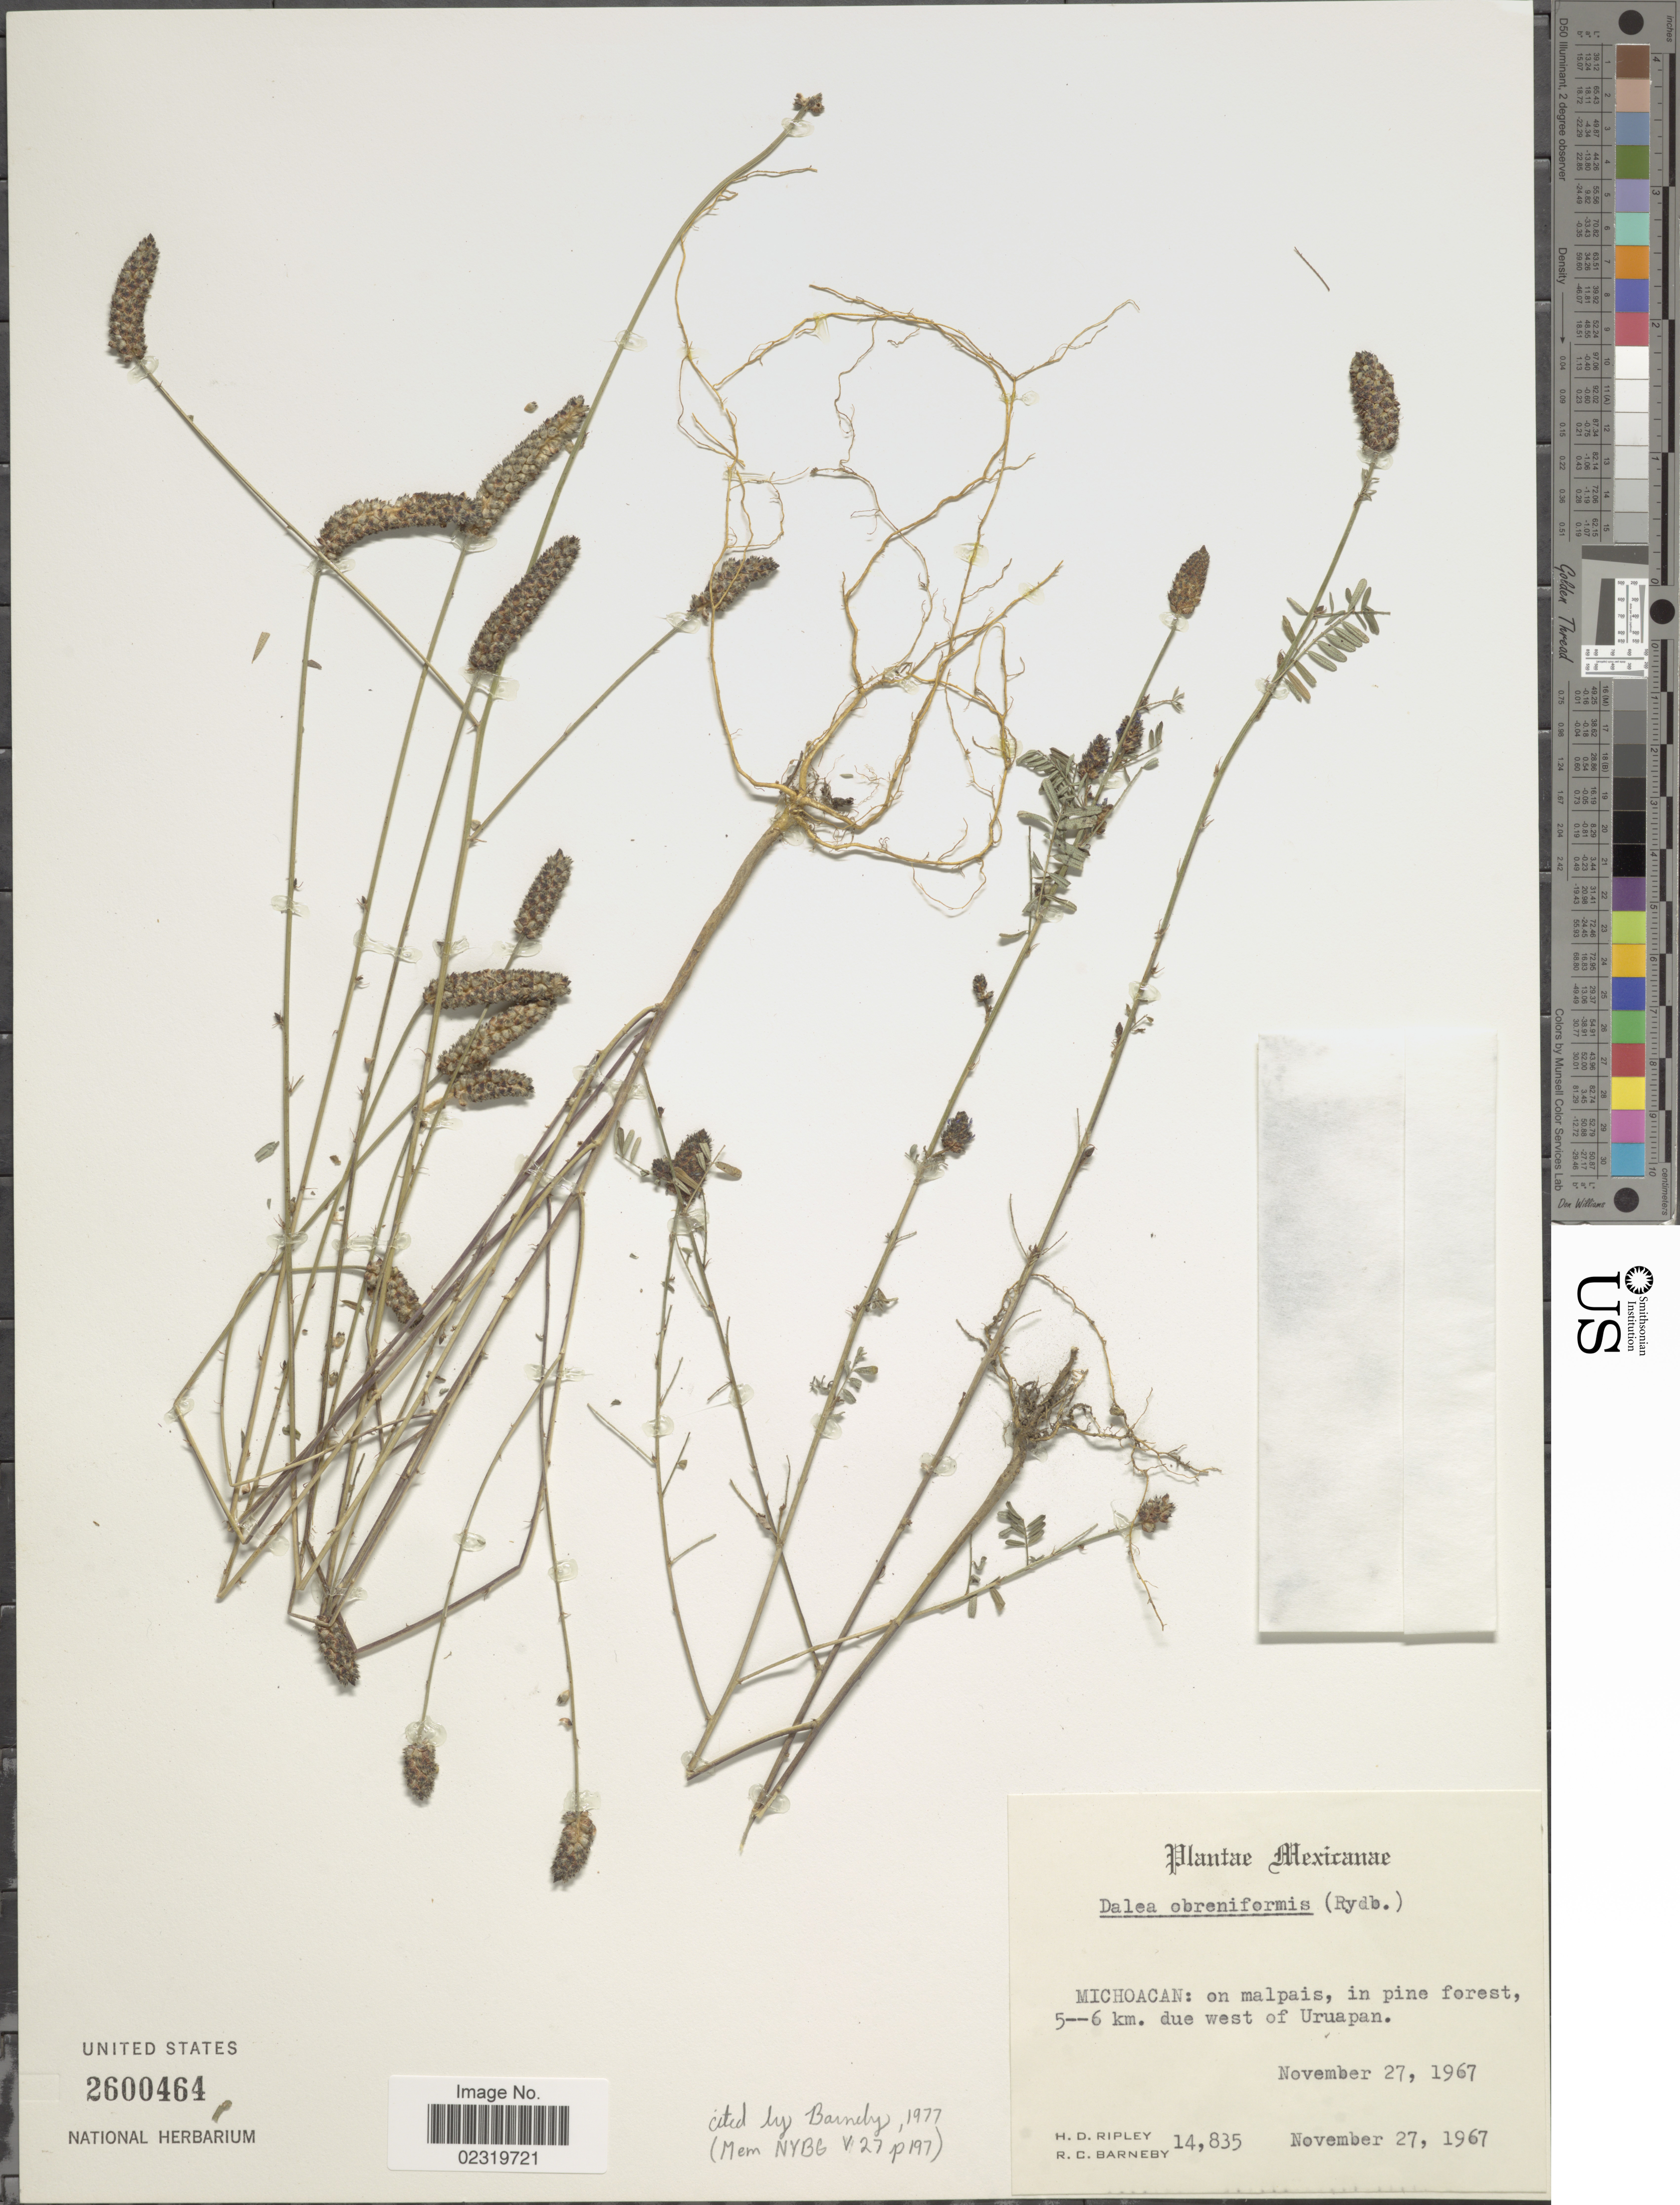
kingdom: Plantae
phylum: Tracheophyta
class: Magnoliopsida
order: Fabales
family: Fabaceae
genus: Dalea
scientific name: Dalea obreniformis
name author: (Rydb.) Barneby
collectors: H. Ripley & R. C. Barneby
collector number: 14835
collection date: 1967-11-27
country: Mexico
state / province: Michoacán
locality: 5-6 km due west of Uruapan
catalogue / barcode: US 2600464